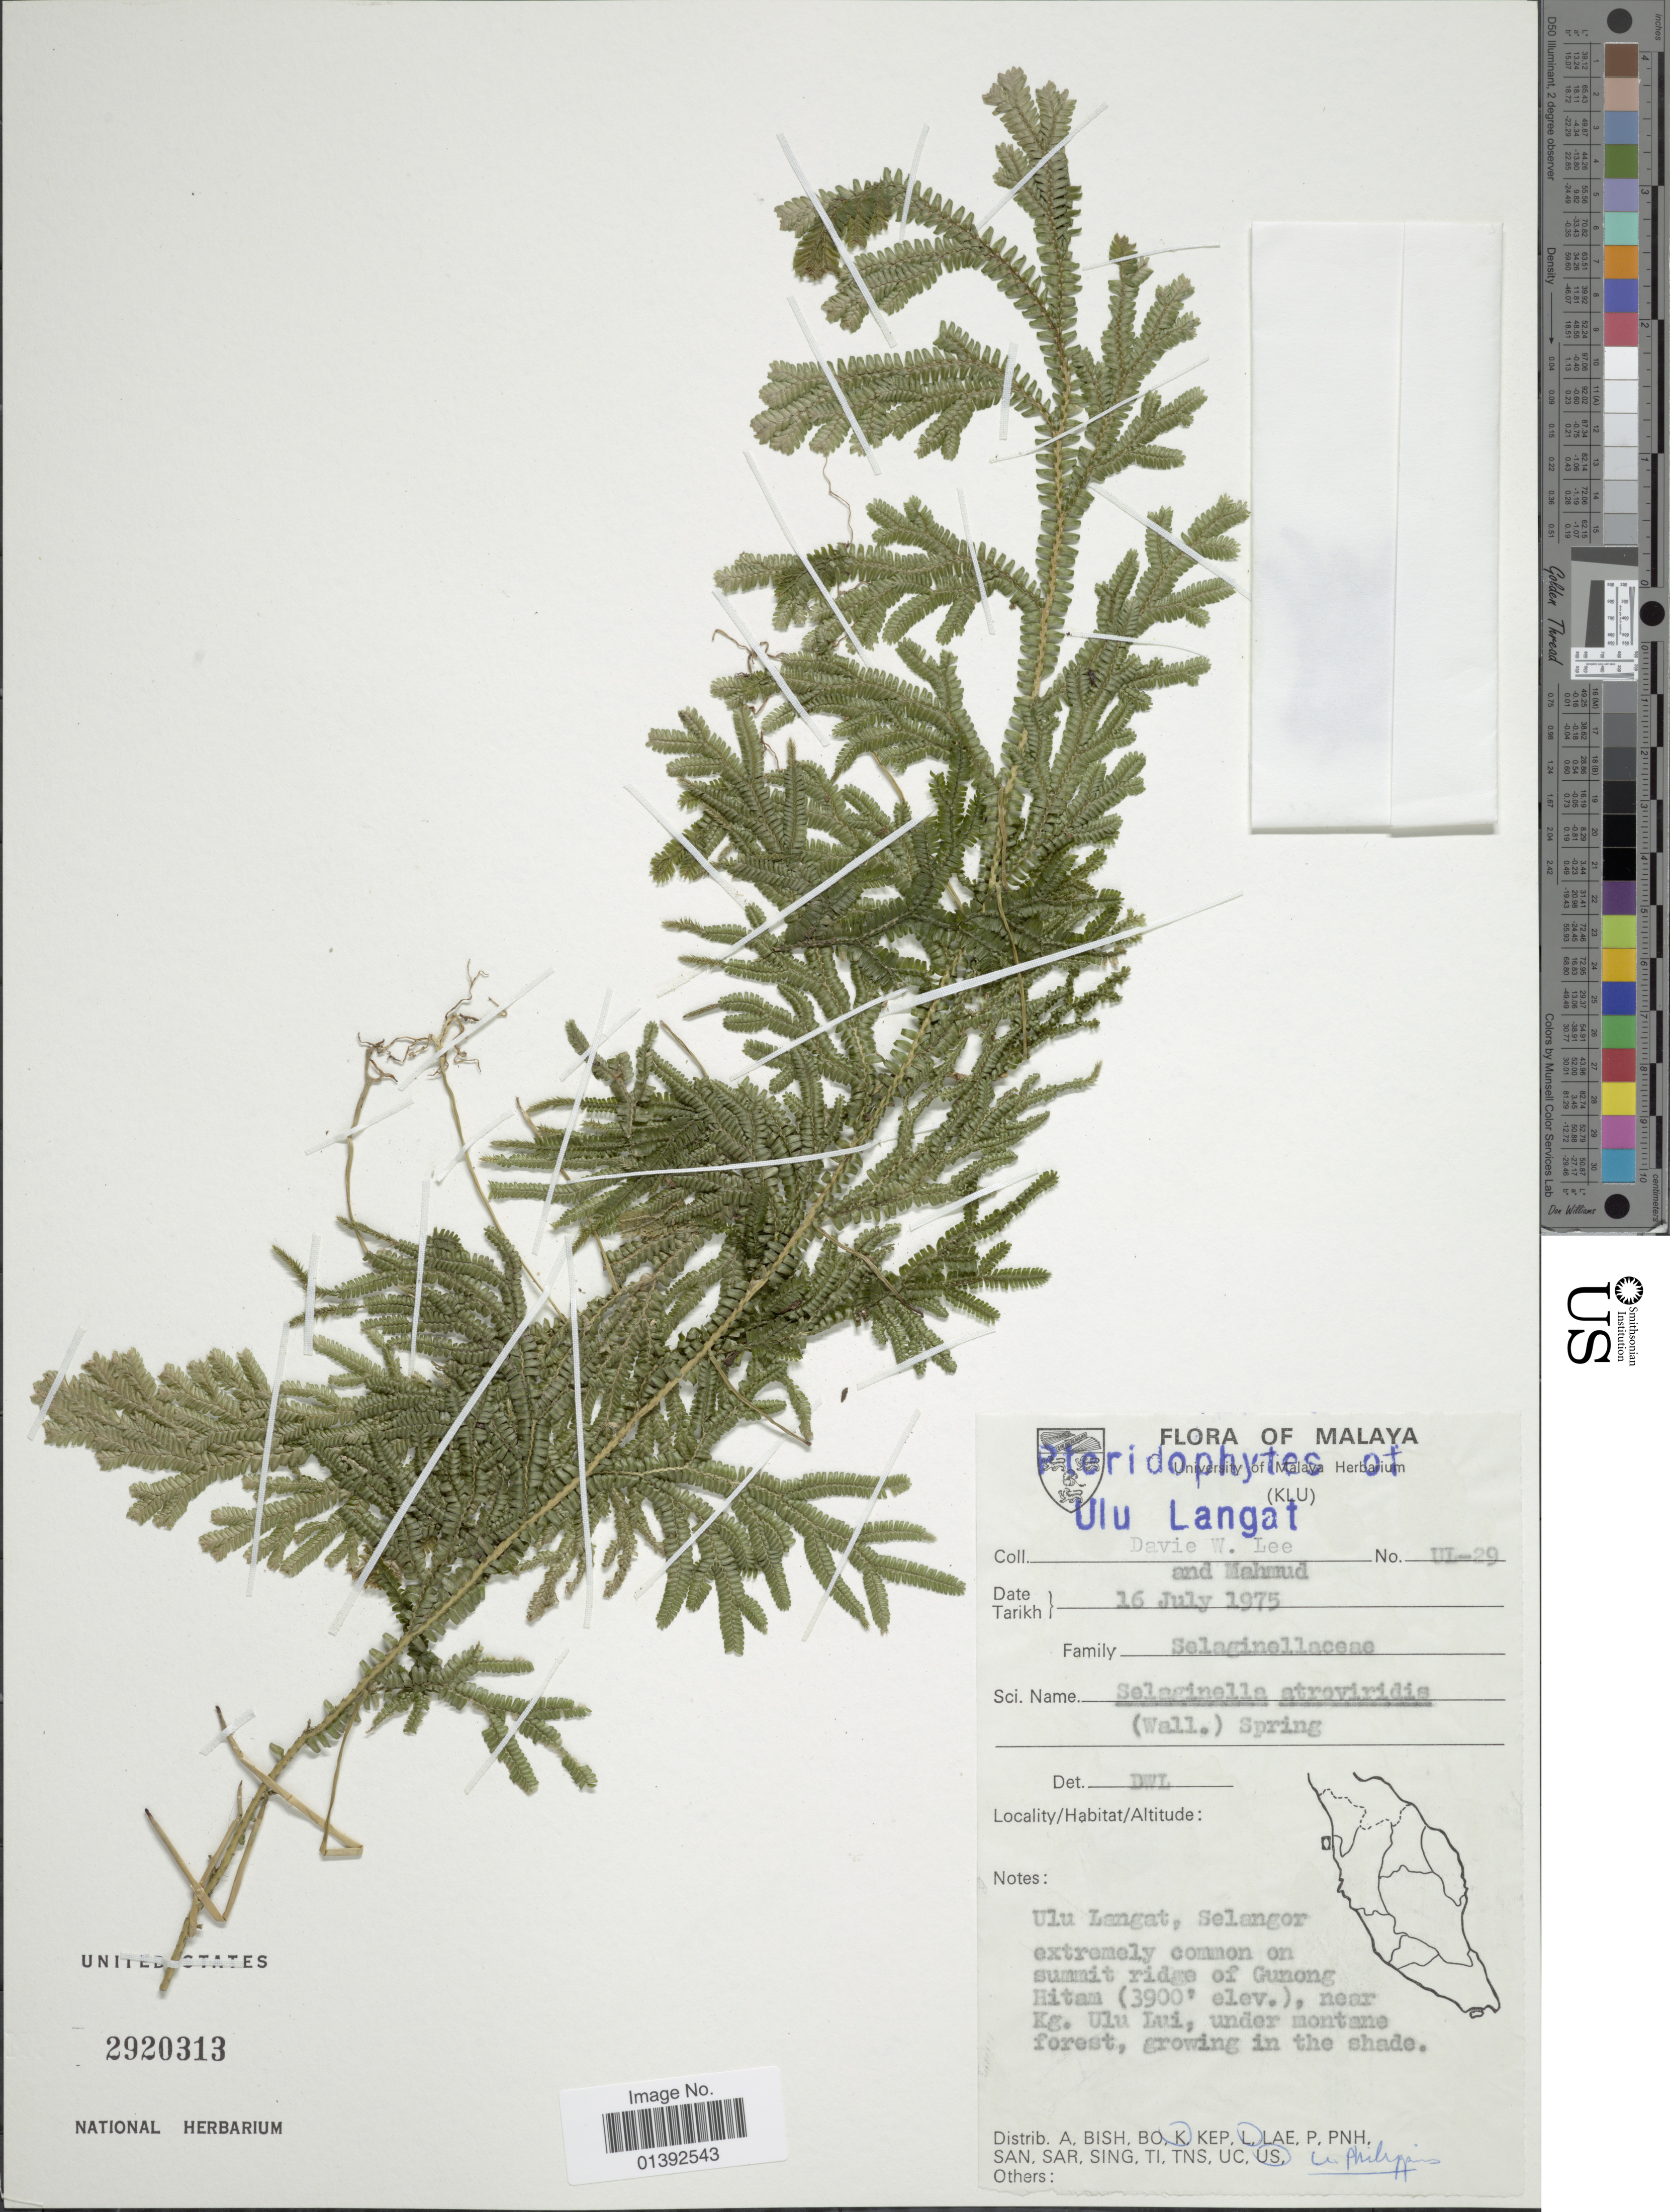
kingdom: Plantae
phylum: Tracheophyta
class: Lycopodiopsida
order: Selaginellales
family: Selaginellaceae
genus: Selaginella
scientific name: Selaginella atroviridis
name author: (Wall. ex Hook. & Grev.) Spring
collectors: D. Lee & -. Mahmud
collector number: UL-29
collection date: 1975-07-16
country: Malaysia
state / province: Selangor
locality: Malaya, Ulu Langat, summit ridge of Gunong Ritam, near Kg. Ulu Lui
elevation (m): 1189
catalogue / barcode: US 2920313